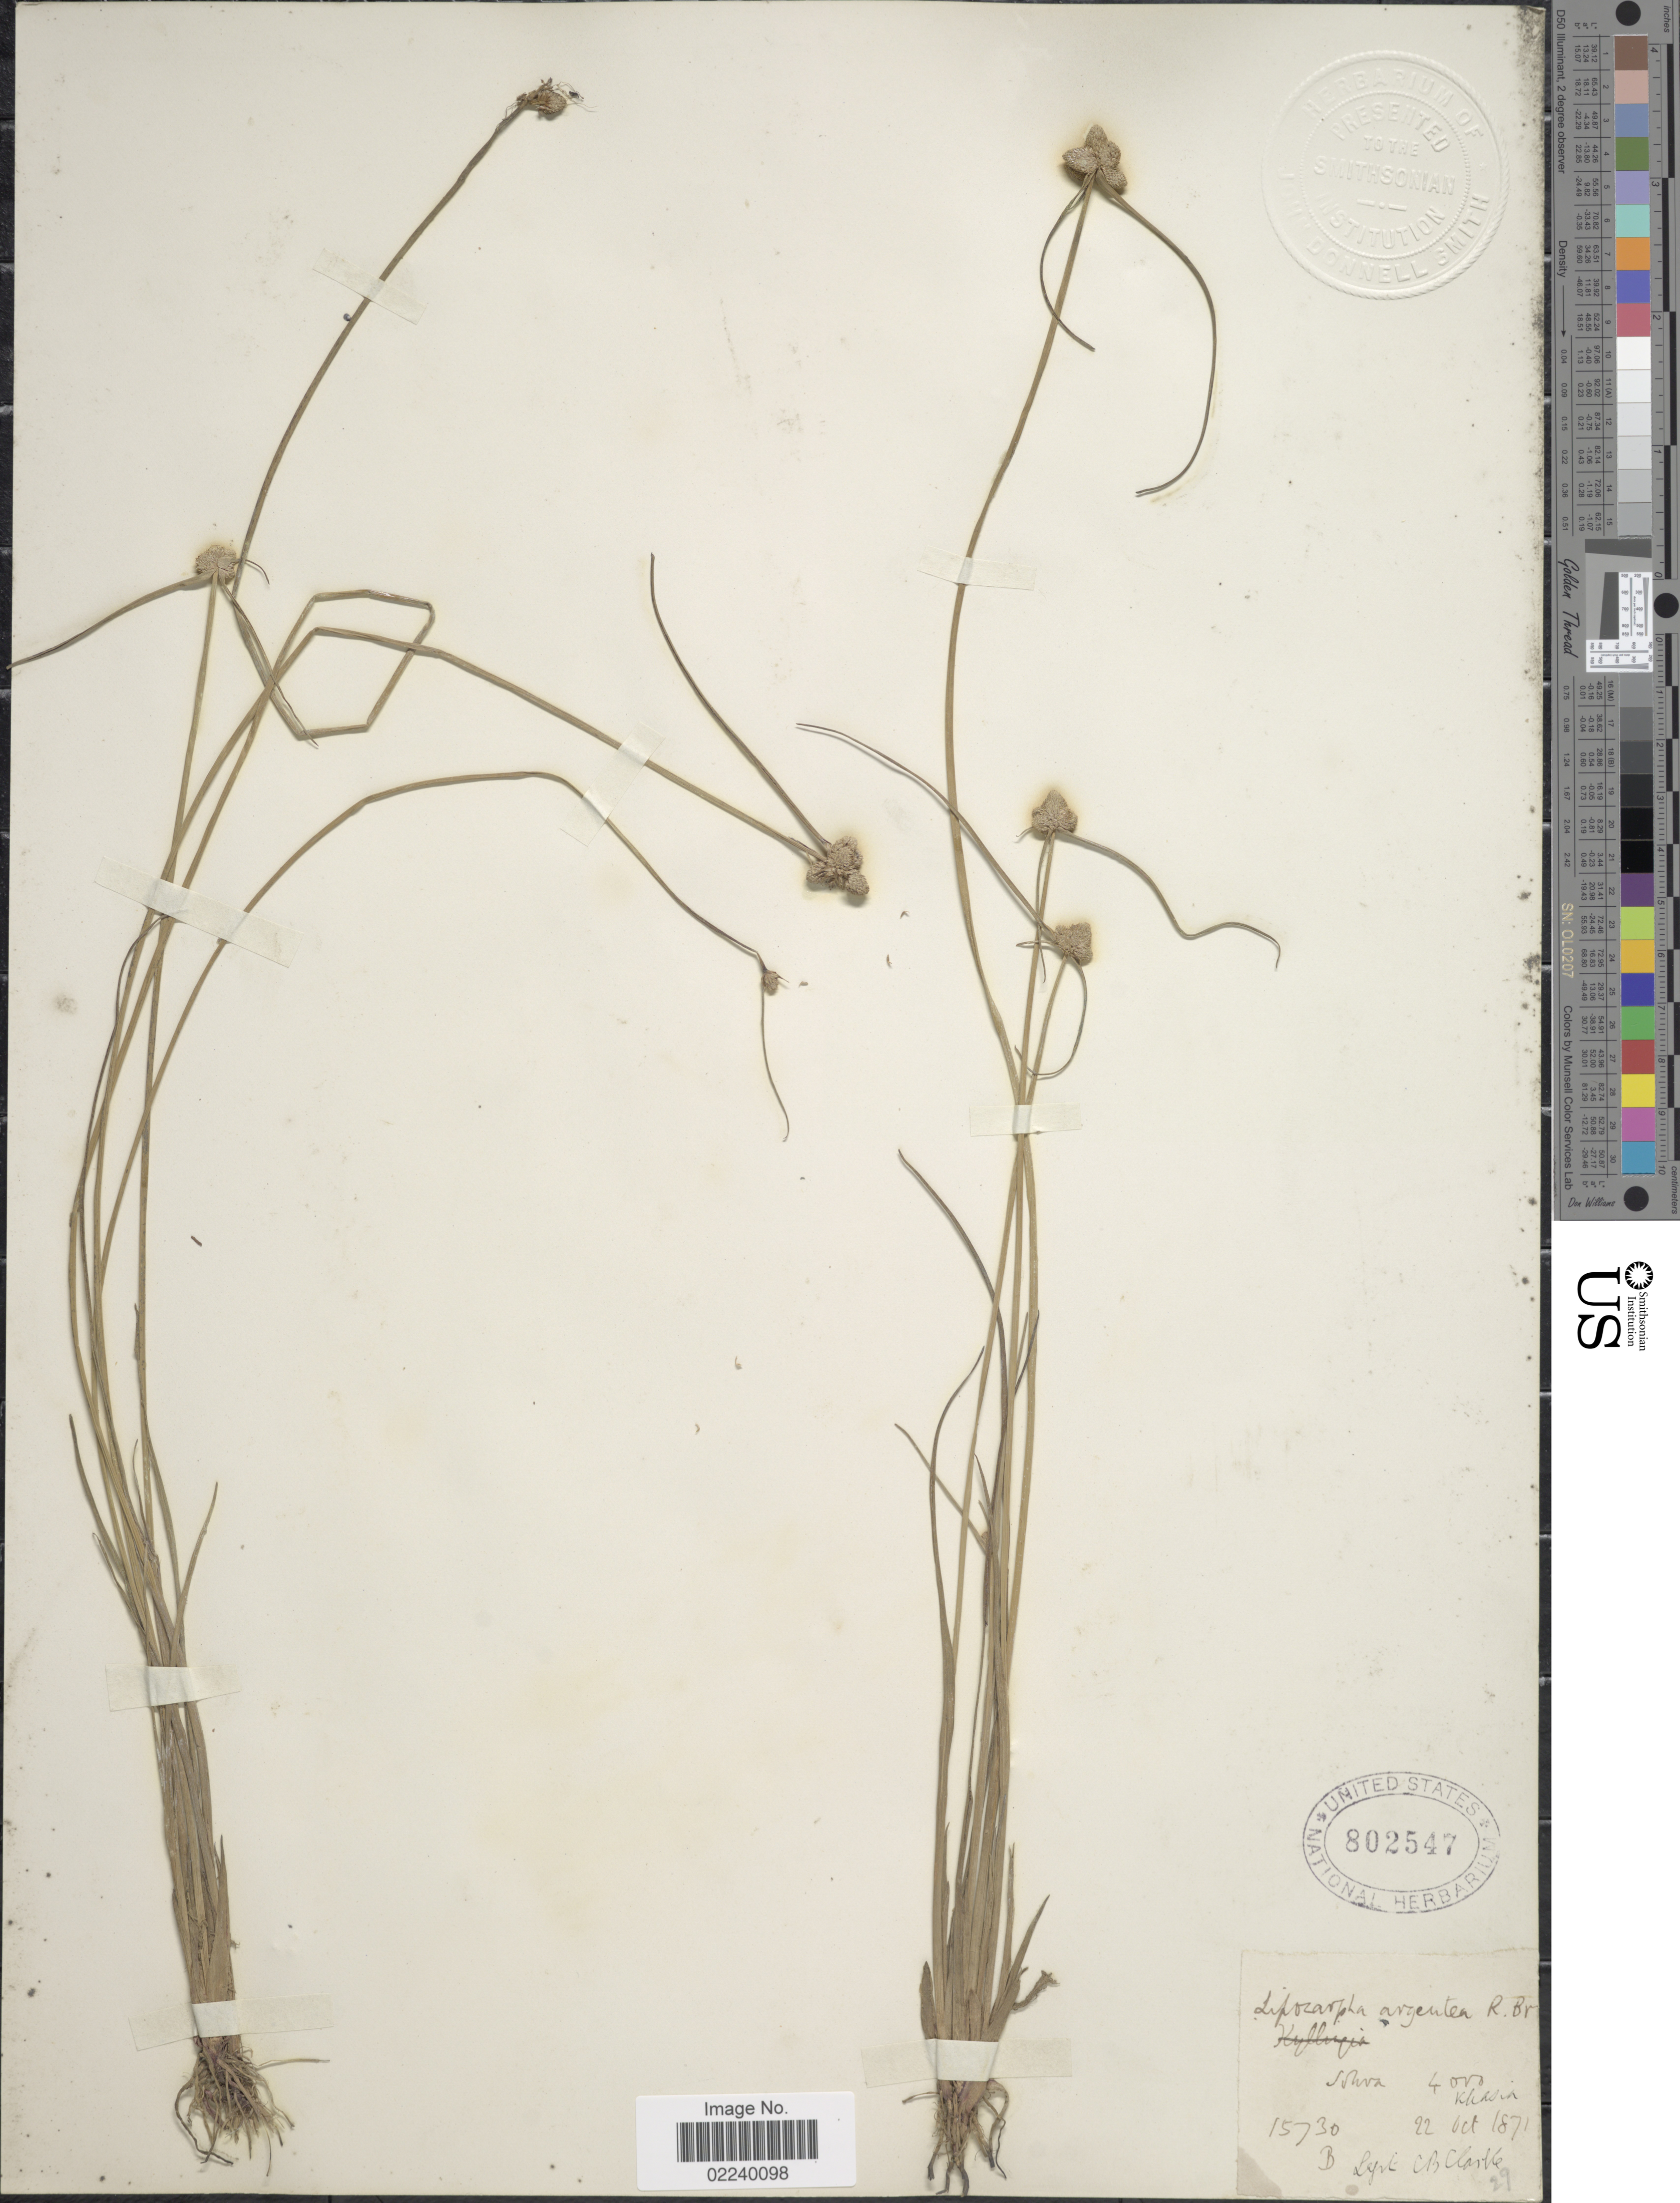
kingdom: Plantae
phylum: Tracheophyta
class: Liliopsida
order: Poales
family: Cyperaceae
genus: Cyperus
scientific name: Cyperus albescens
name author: (Steud.) Larridon & Govaerts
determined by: Strong, M. T., (US), Smithsonian Institution - National Museum of Natural History (UNITED STATES)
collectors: C. B. Clarke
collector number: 15730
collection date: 1871-10-22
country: India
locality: Sohora, Khasia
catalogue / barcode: US 802547